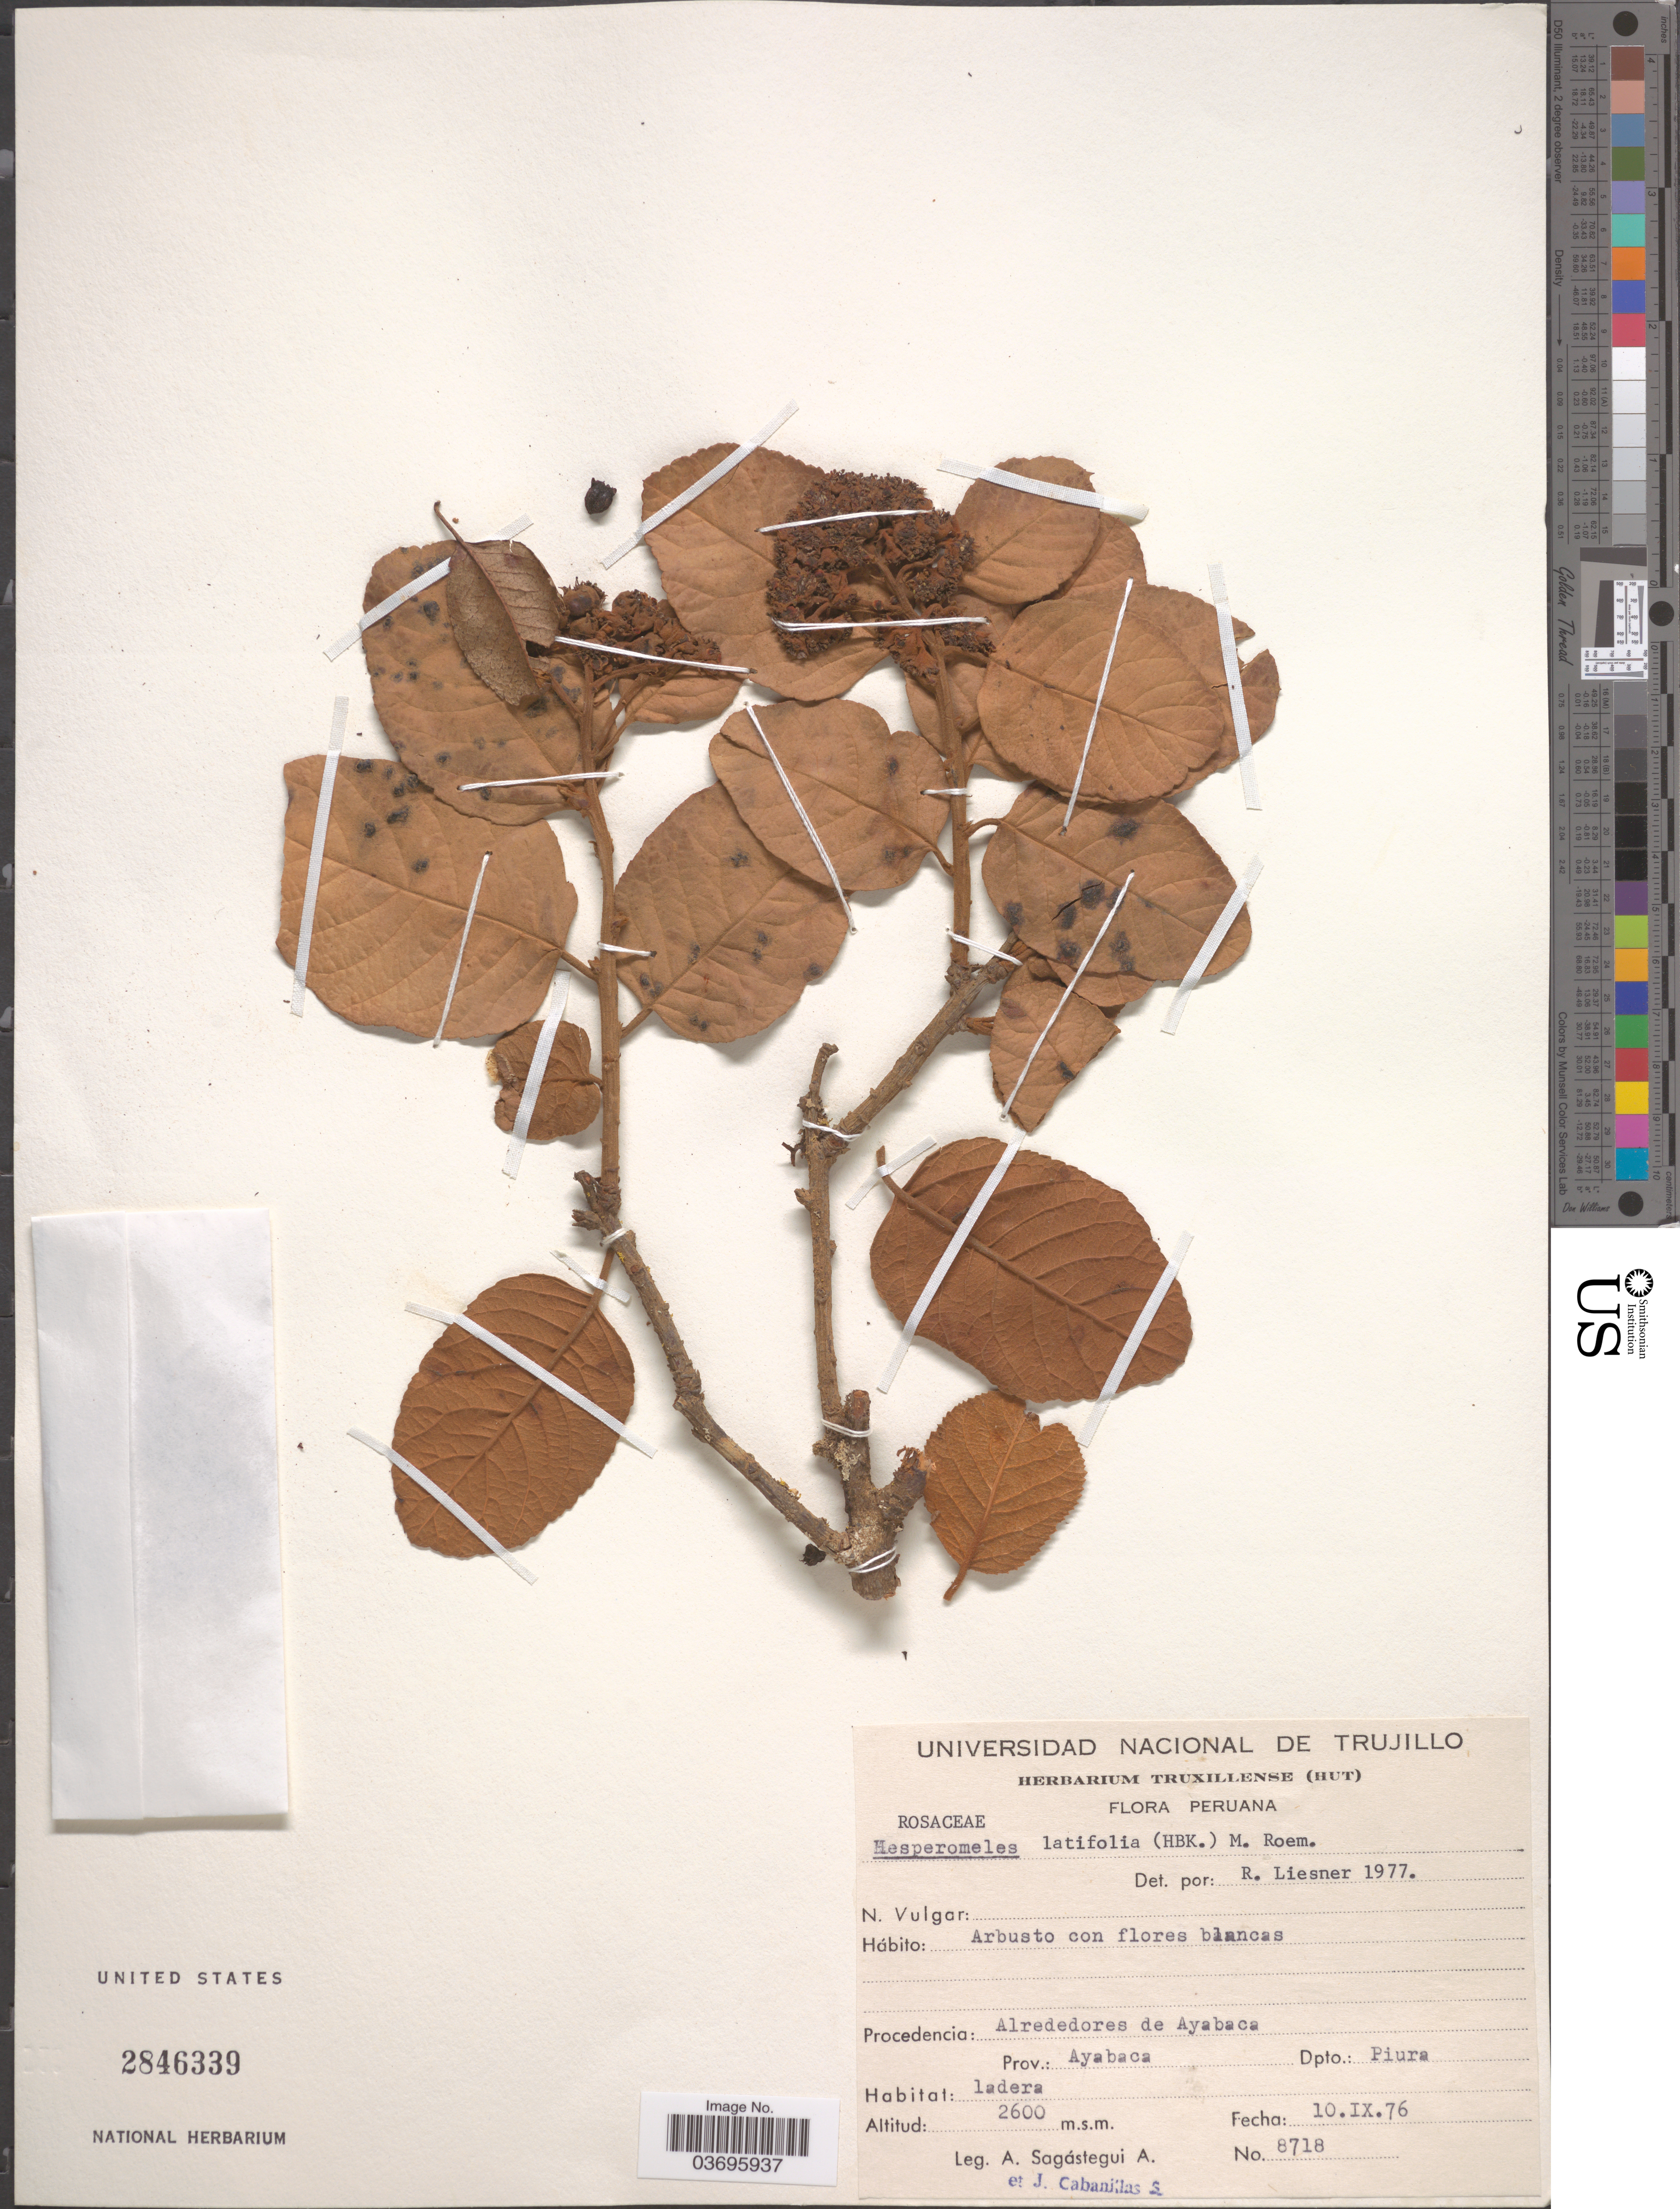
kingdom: Plantae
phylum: Tracheophyta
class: Magnoliopsida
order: Rosales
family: Rosaceae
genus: Hesperomeles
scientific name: Hesperomeles latifolia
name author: M. Roem.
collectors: A. Sagástegui A. & J. Cabanillas S.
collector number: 8718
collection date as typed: Transcribed d/m/y: 10/9/76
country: Peru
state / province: Piura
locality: Procedencia: Alrededores de Ayabaca. Prov.: Ayabaca. Dpto.: Piura.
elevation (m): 2600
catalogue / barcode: US 2846339